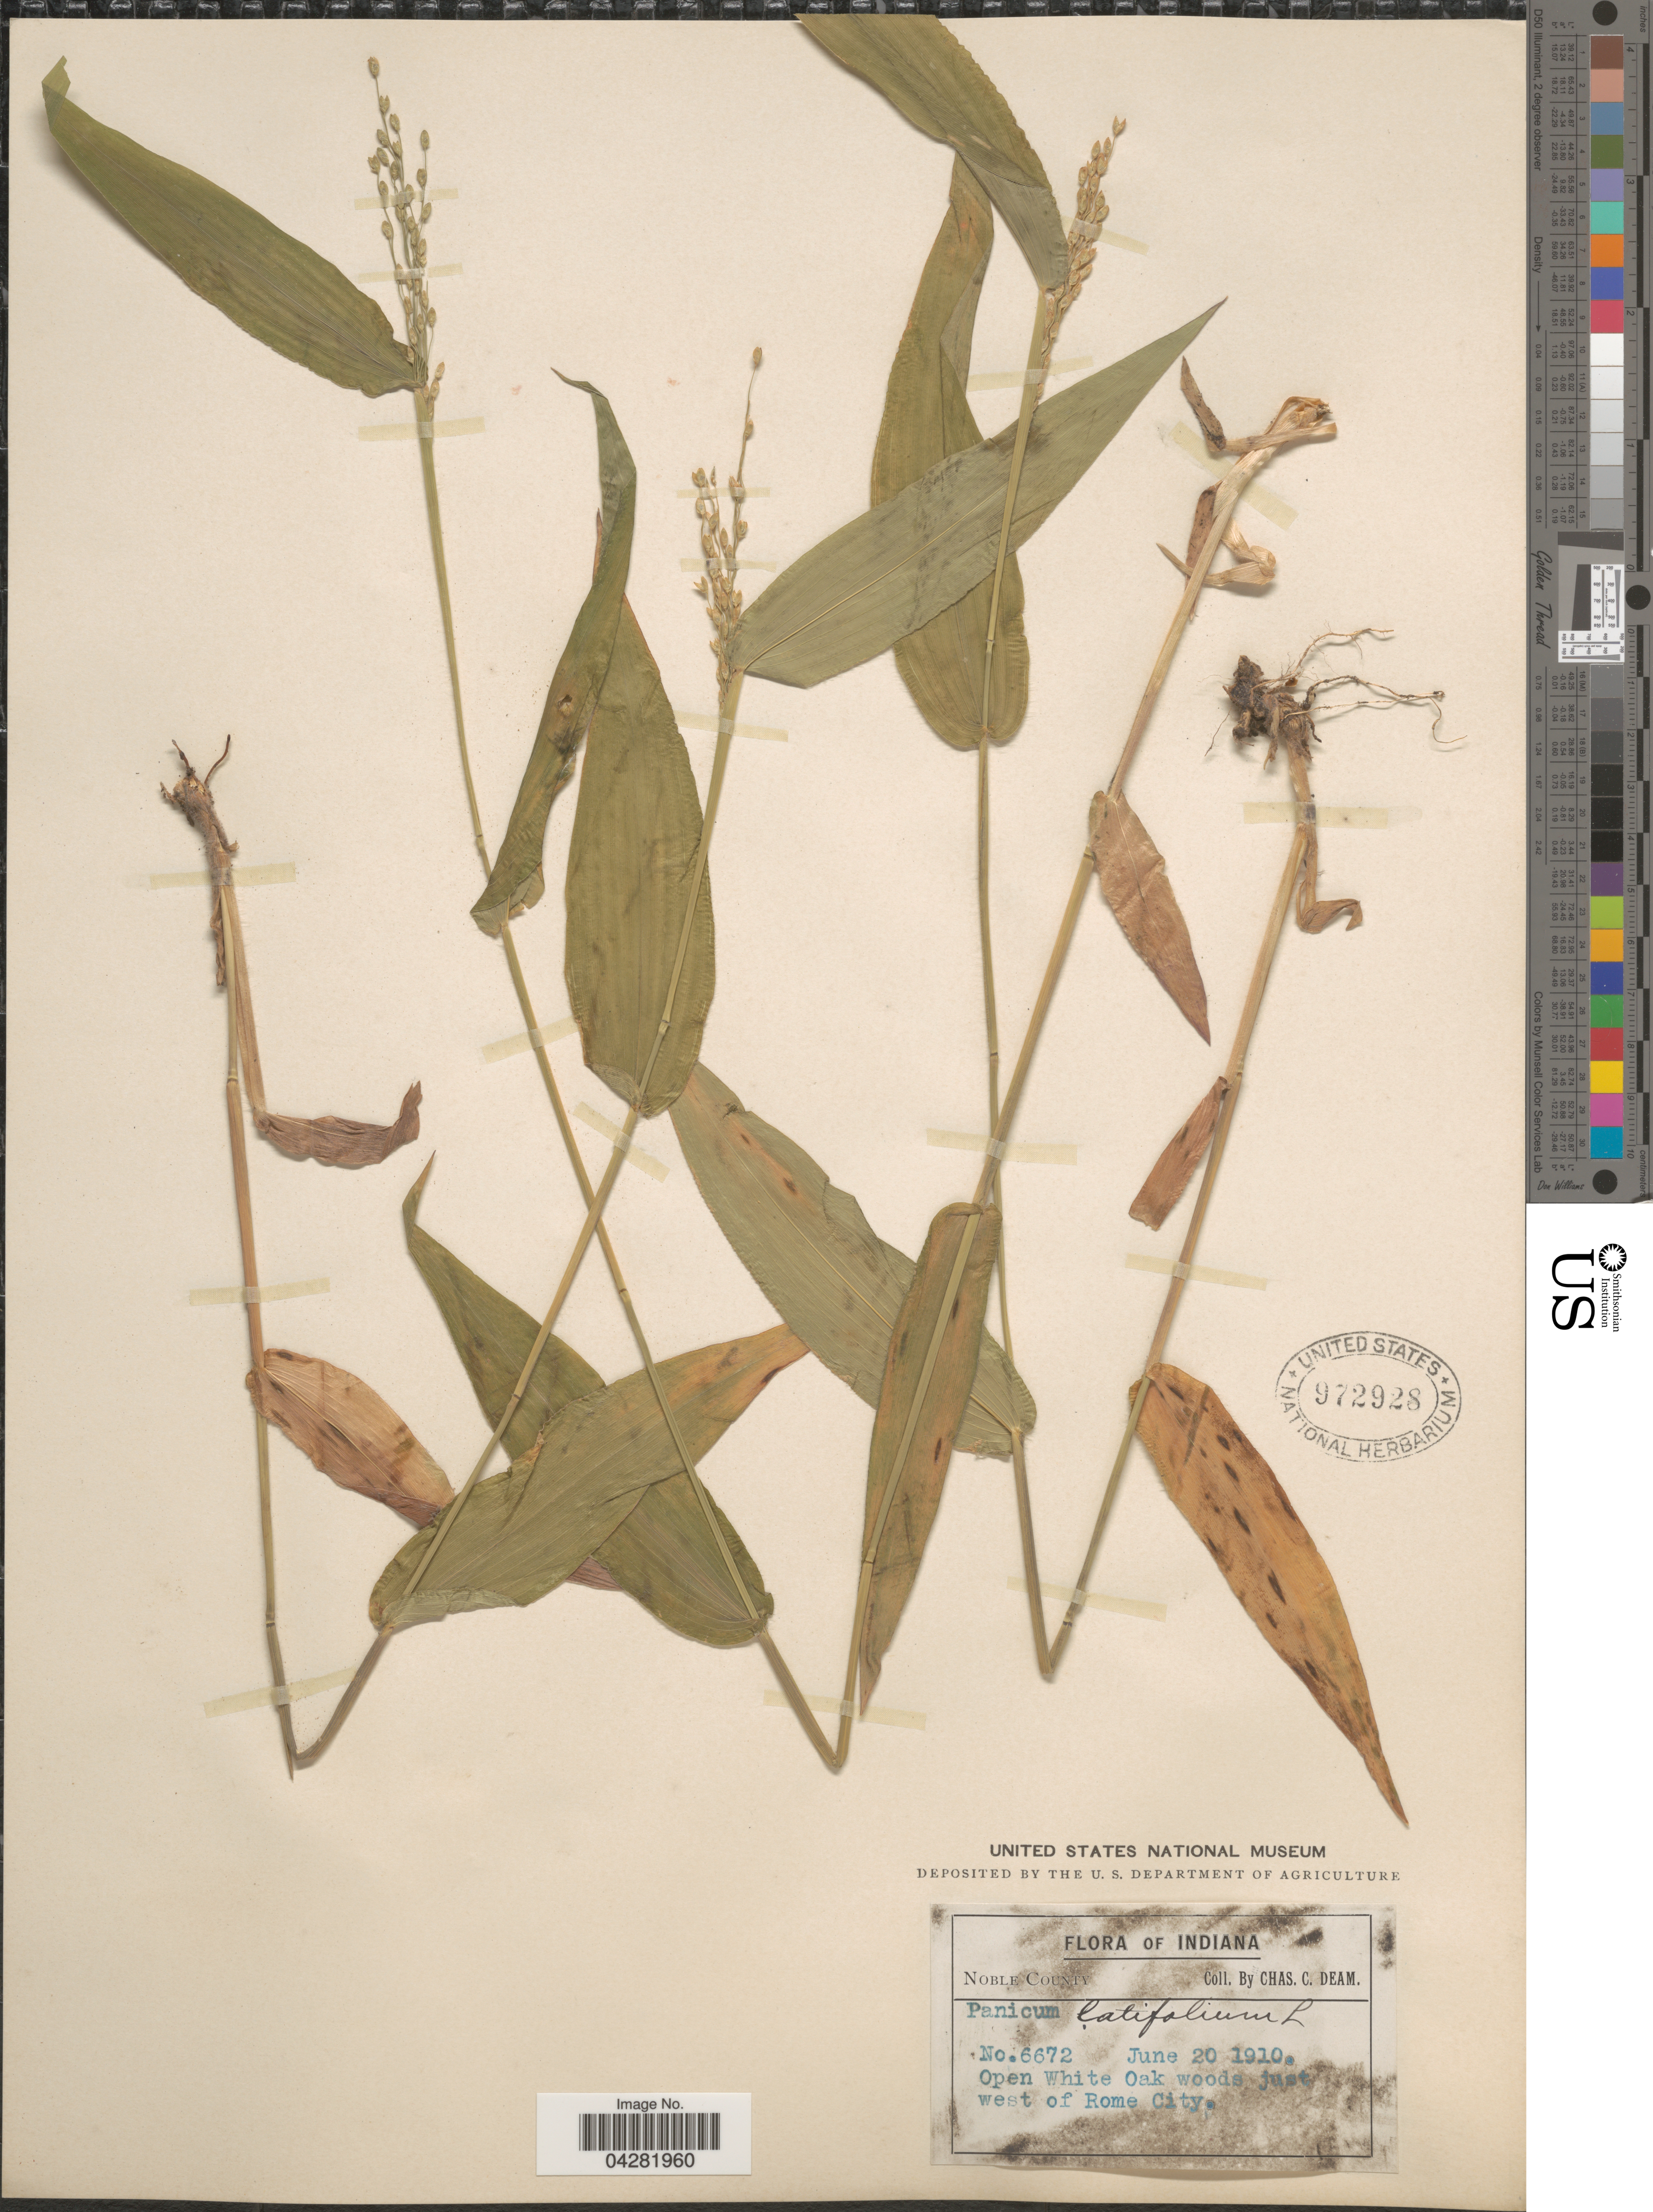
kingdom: Plantae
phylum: Tracheophyta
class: Liliopsida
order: Poales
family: Poaceae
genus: Dichanthelium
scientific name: Dichanthelium latifolium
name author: (L.) Harvill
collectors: C. C. Deam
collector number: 6672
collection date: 1910-06-20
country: United States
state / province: Indiana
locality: Noble County. Open White Oak woods just west of Rome City.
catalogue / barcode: US 972928